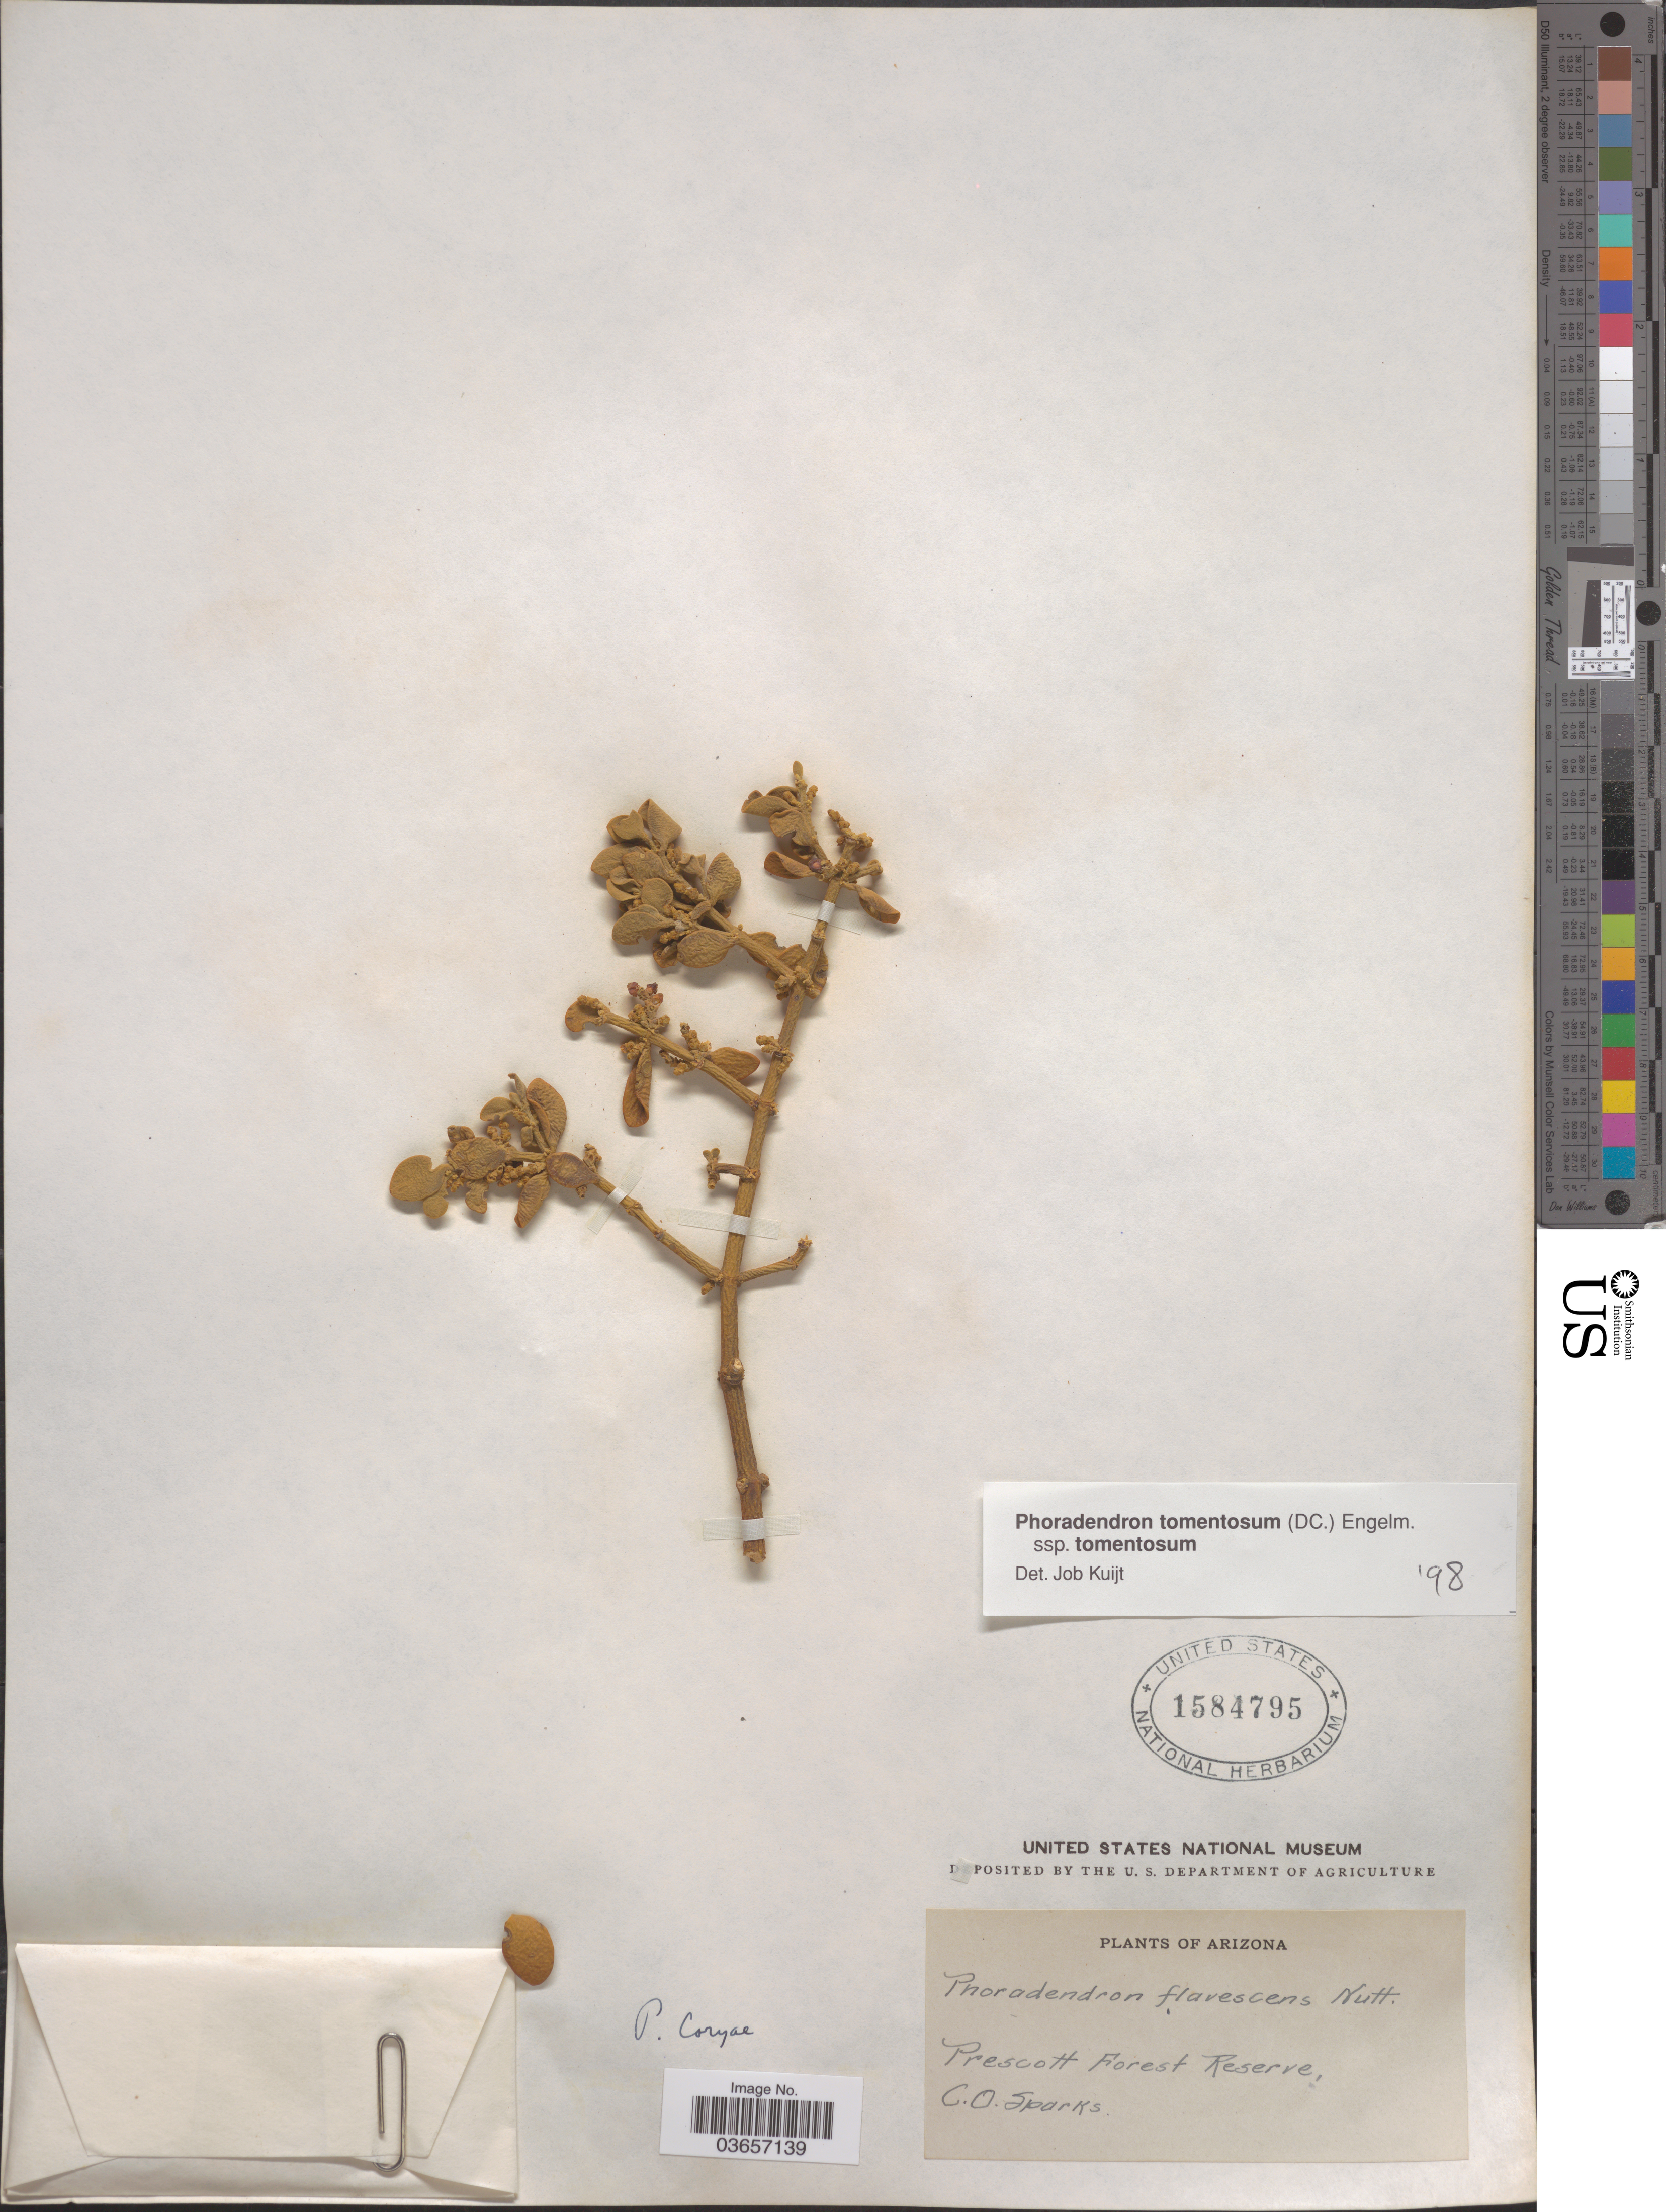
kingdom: Plantae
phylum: Tracheophyta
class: Magnoliopsida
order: Santalales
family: Viscaceae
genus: Phoradendron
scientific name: Phoradendron tomentosum subsp. tomentosum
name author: DC.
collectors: C. O. Sparks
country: United States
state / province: Arizona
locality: Prescott Forest Reserve.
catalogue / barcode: US 1584795